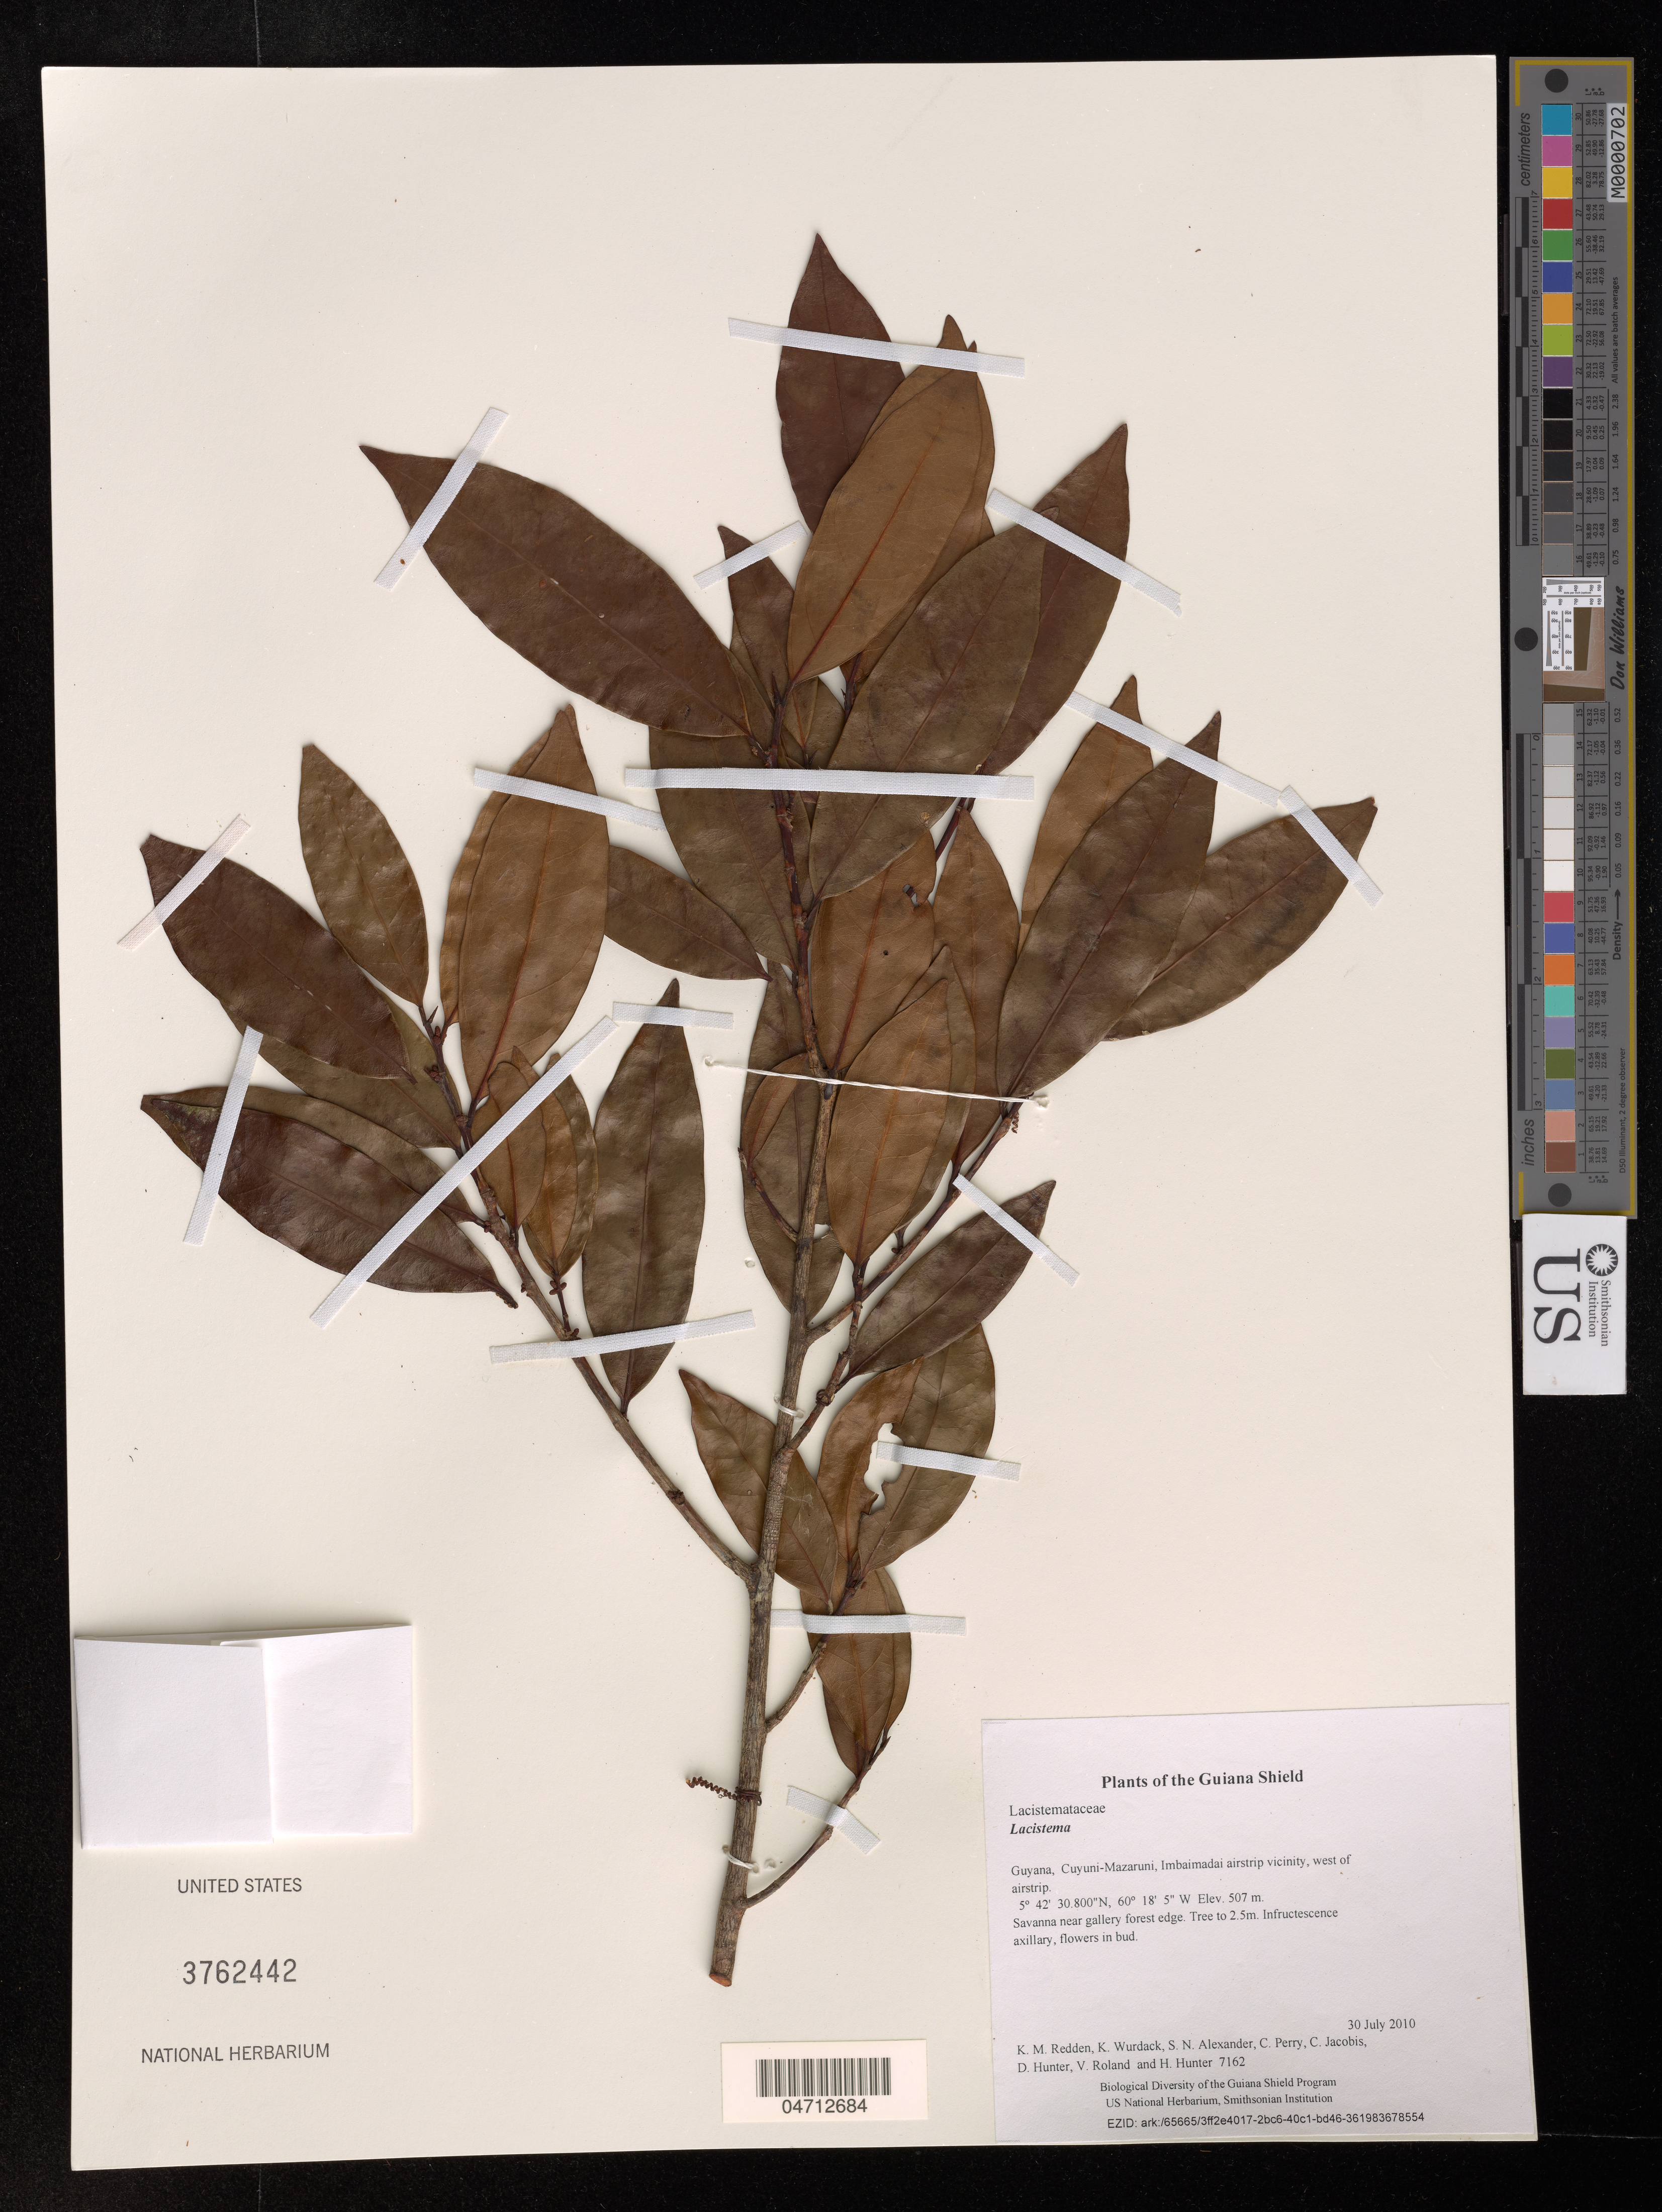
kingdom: Plantae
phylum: Tracheophyta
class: Magnoliopsida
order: Malpighiales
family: Lacistemataceae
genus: Lacistema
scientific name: Lacistema sp.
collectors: K. M. Redden, K. Wurdack, S. N. Alexander, C. Perry, C. Jacobis, D. Hunter, V. Roland & H. Hunter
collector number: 7162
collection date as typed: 30 July 2010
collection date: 2010-07-30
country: Guyana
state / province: Cuyuni-Mazaruni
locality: Imbaimadai airstrip vicinity, west of airstrip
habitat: Savanna near gallery forest edge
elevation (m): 507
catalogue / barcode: US 3762442